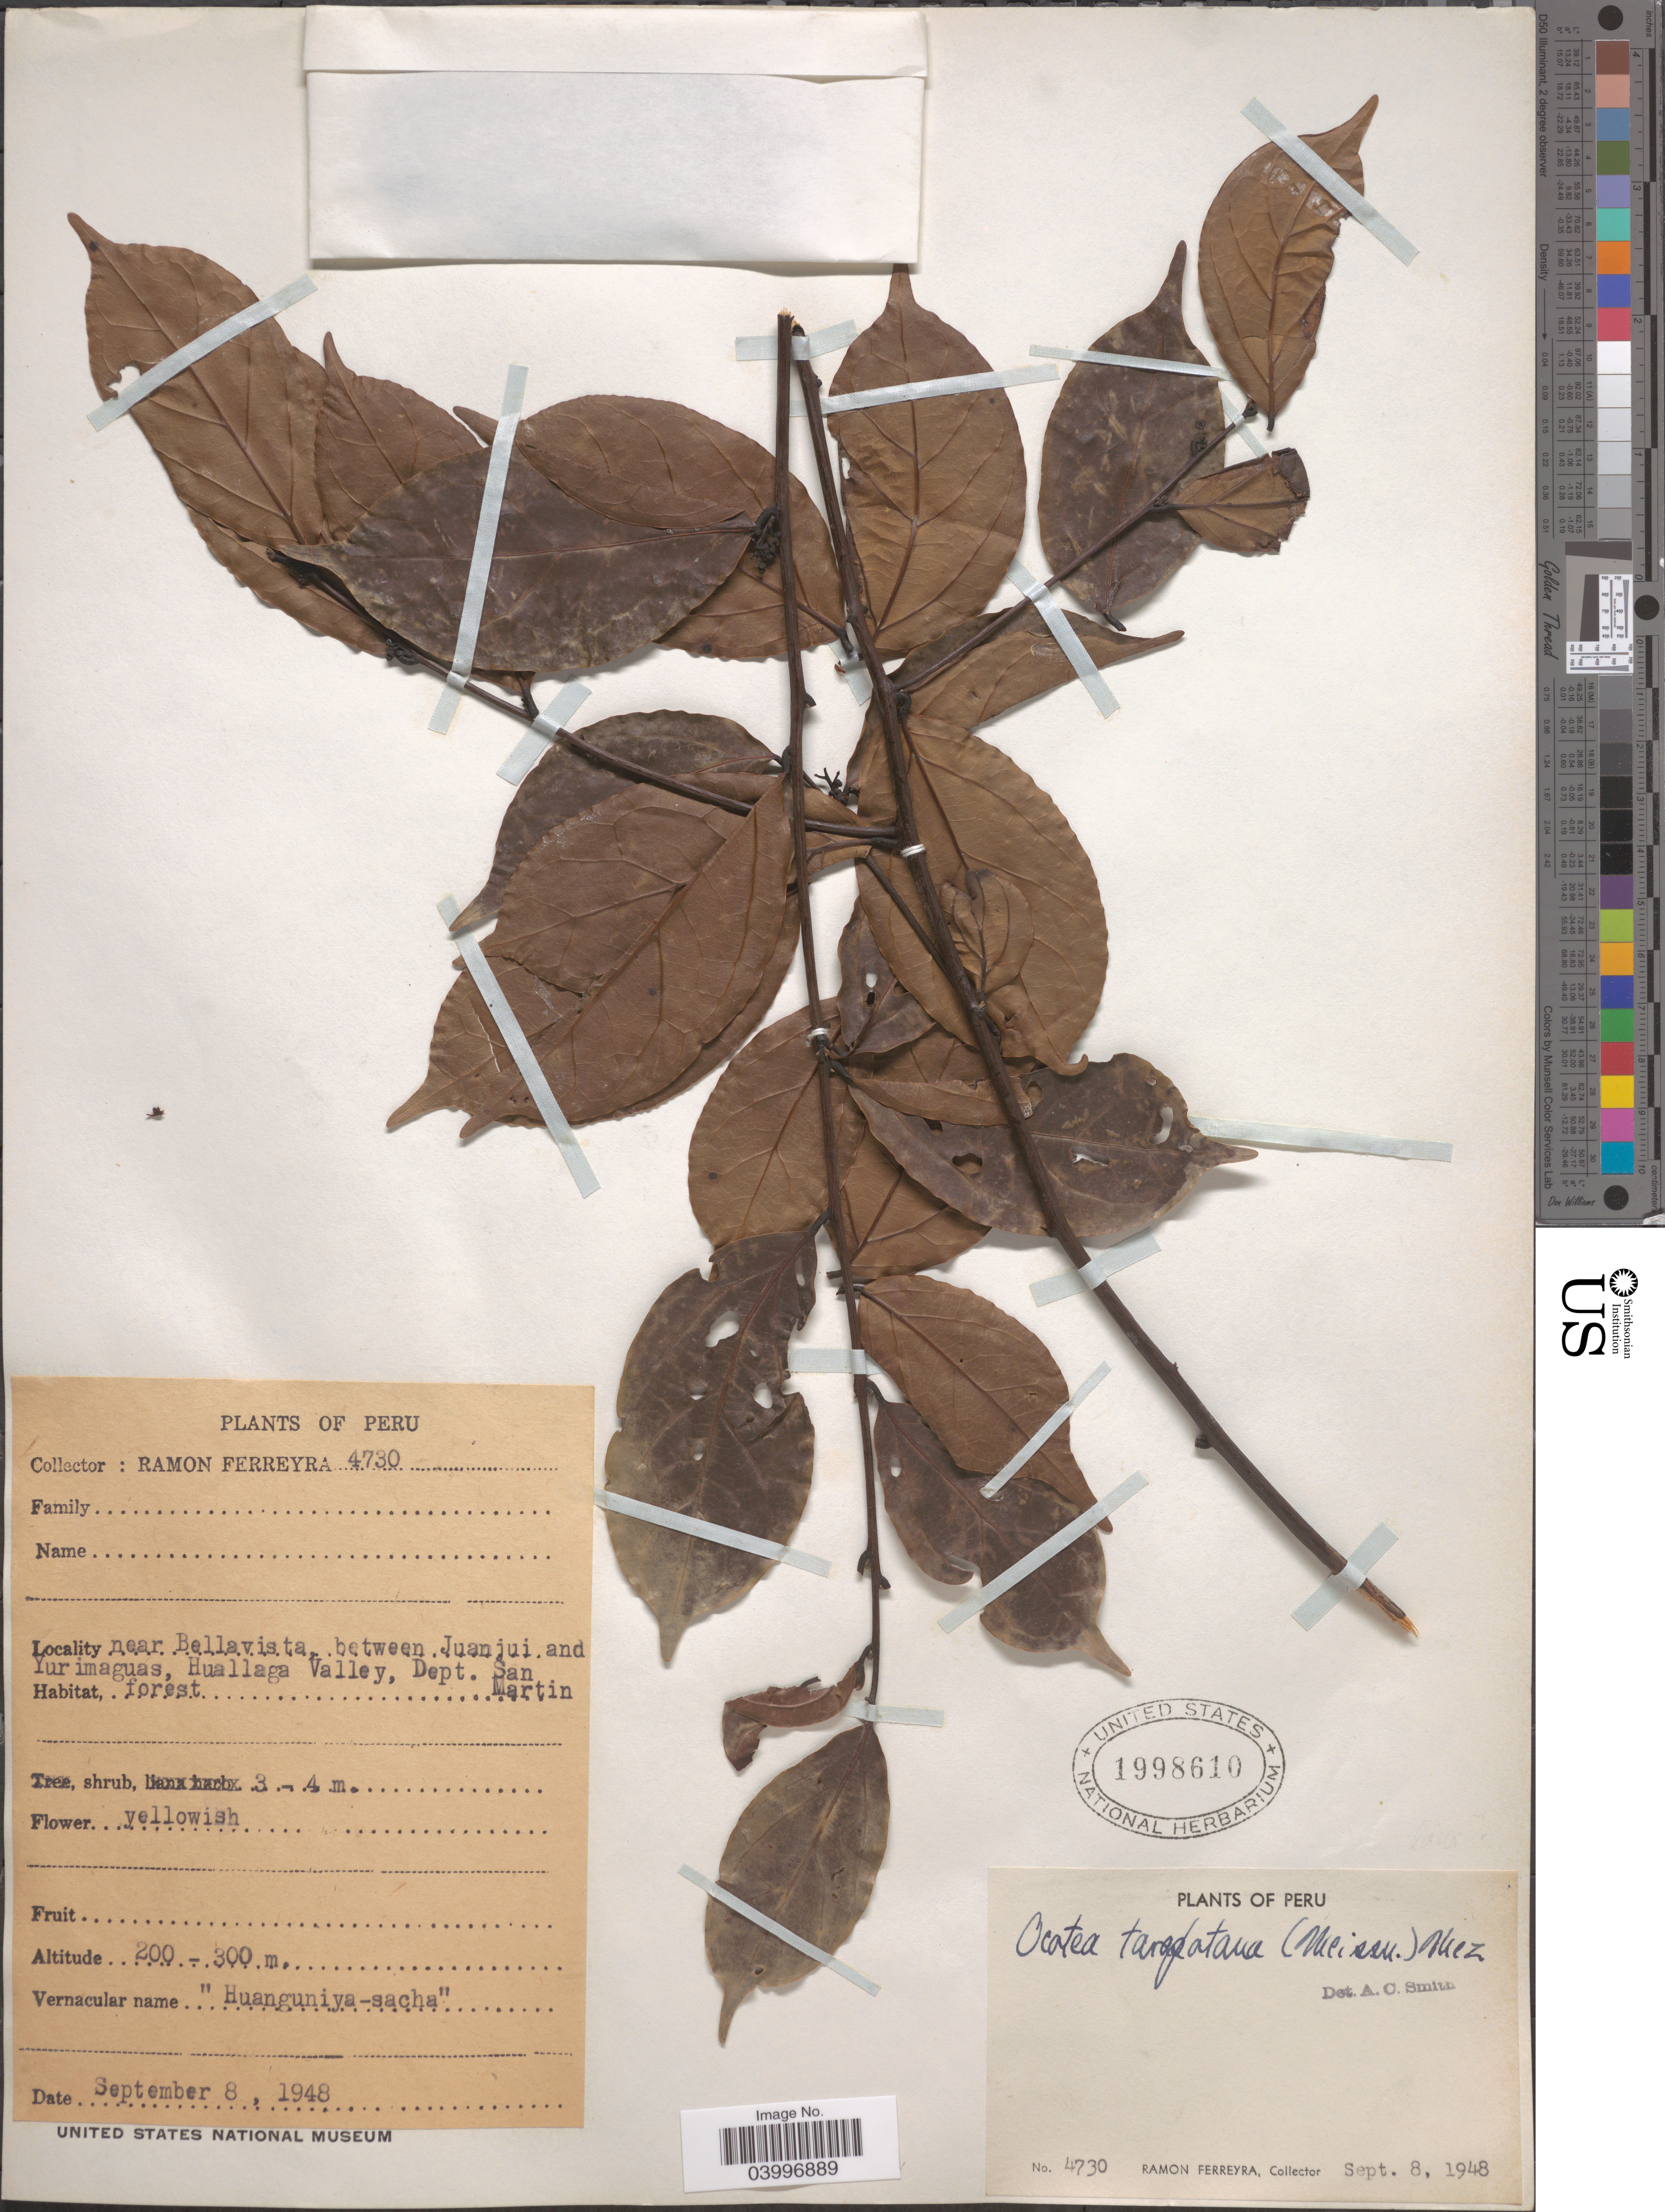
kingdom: Plantae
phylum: Tracheophyta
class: Magnoliopsida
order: Laurales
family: Lauraceae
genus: Ocotea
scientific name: Ocotea tarapotana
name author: (Meisn.) Mez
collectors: R. A. Ferreyra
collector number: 4730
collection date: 1948-09-08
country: Peru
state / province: San Martín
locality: Near Bellavista, between Juanjui and Yurimaguas, Huallaga Valley, Dept. San Martín.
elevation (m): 200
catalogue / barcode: US 1998610